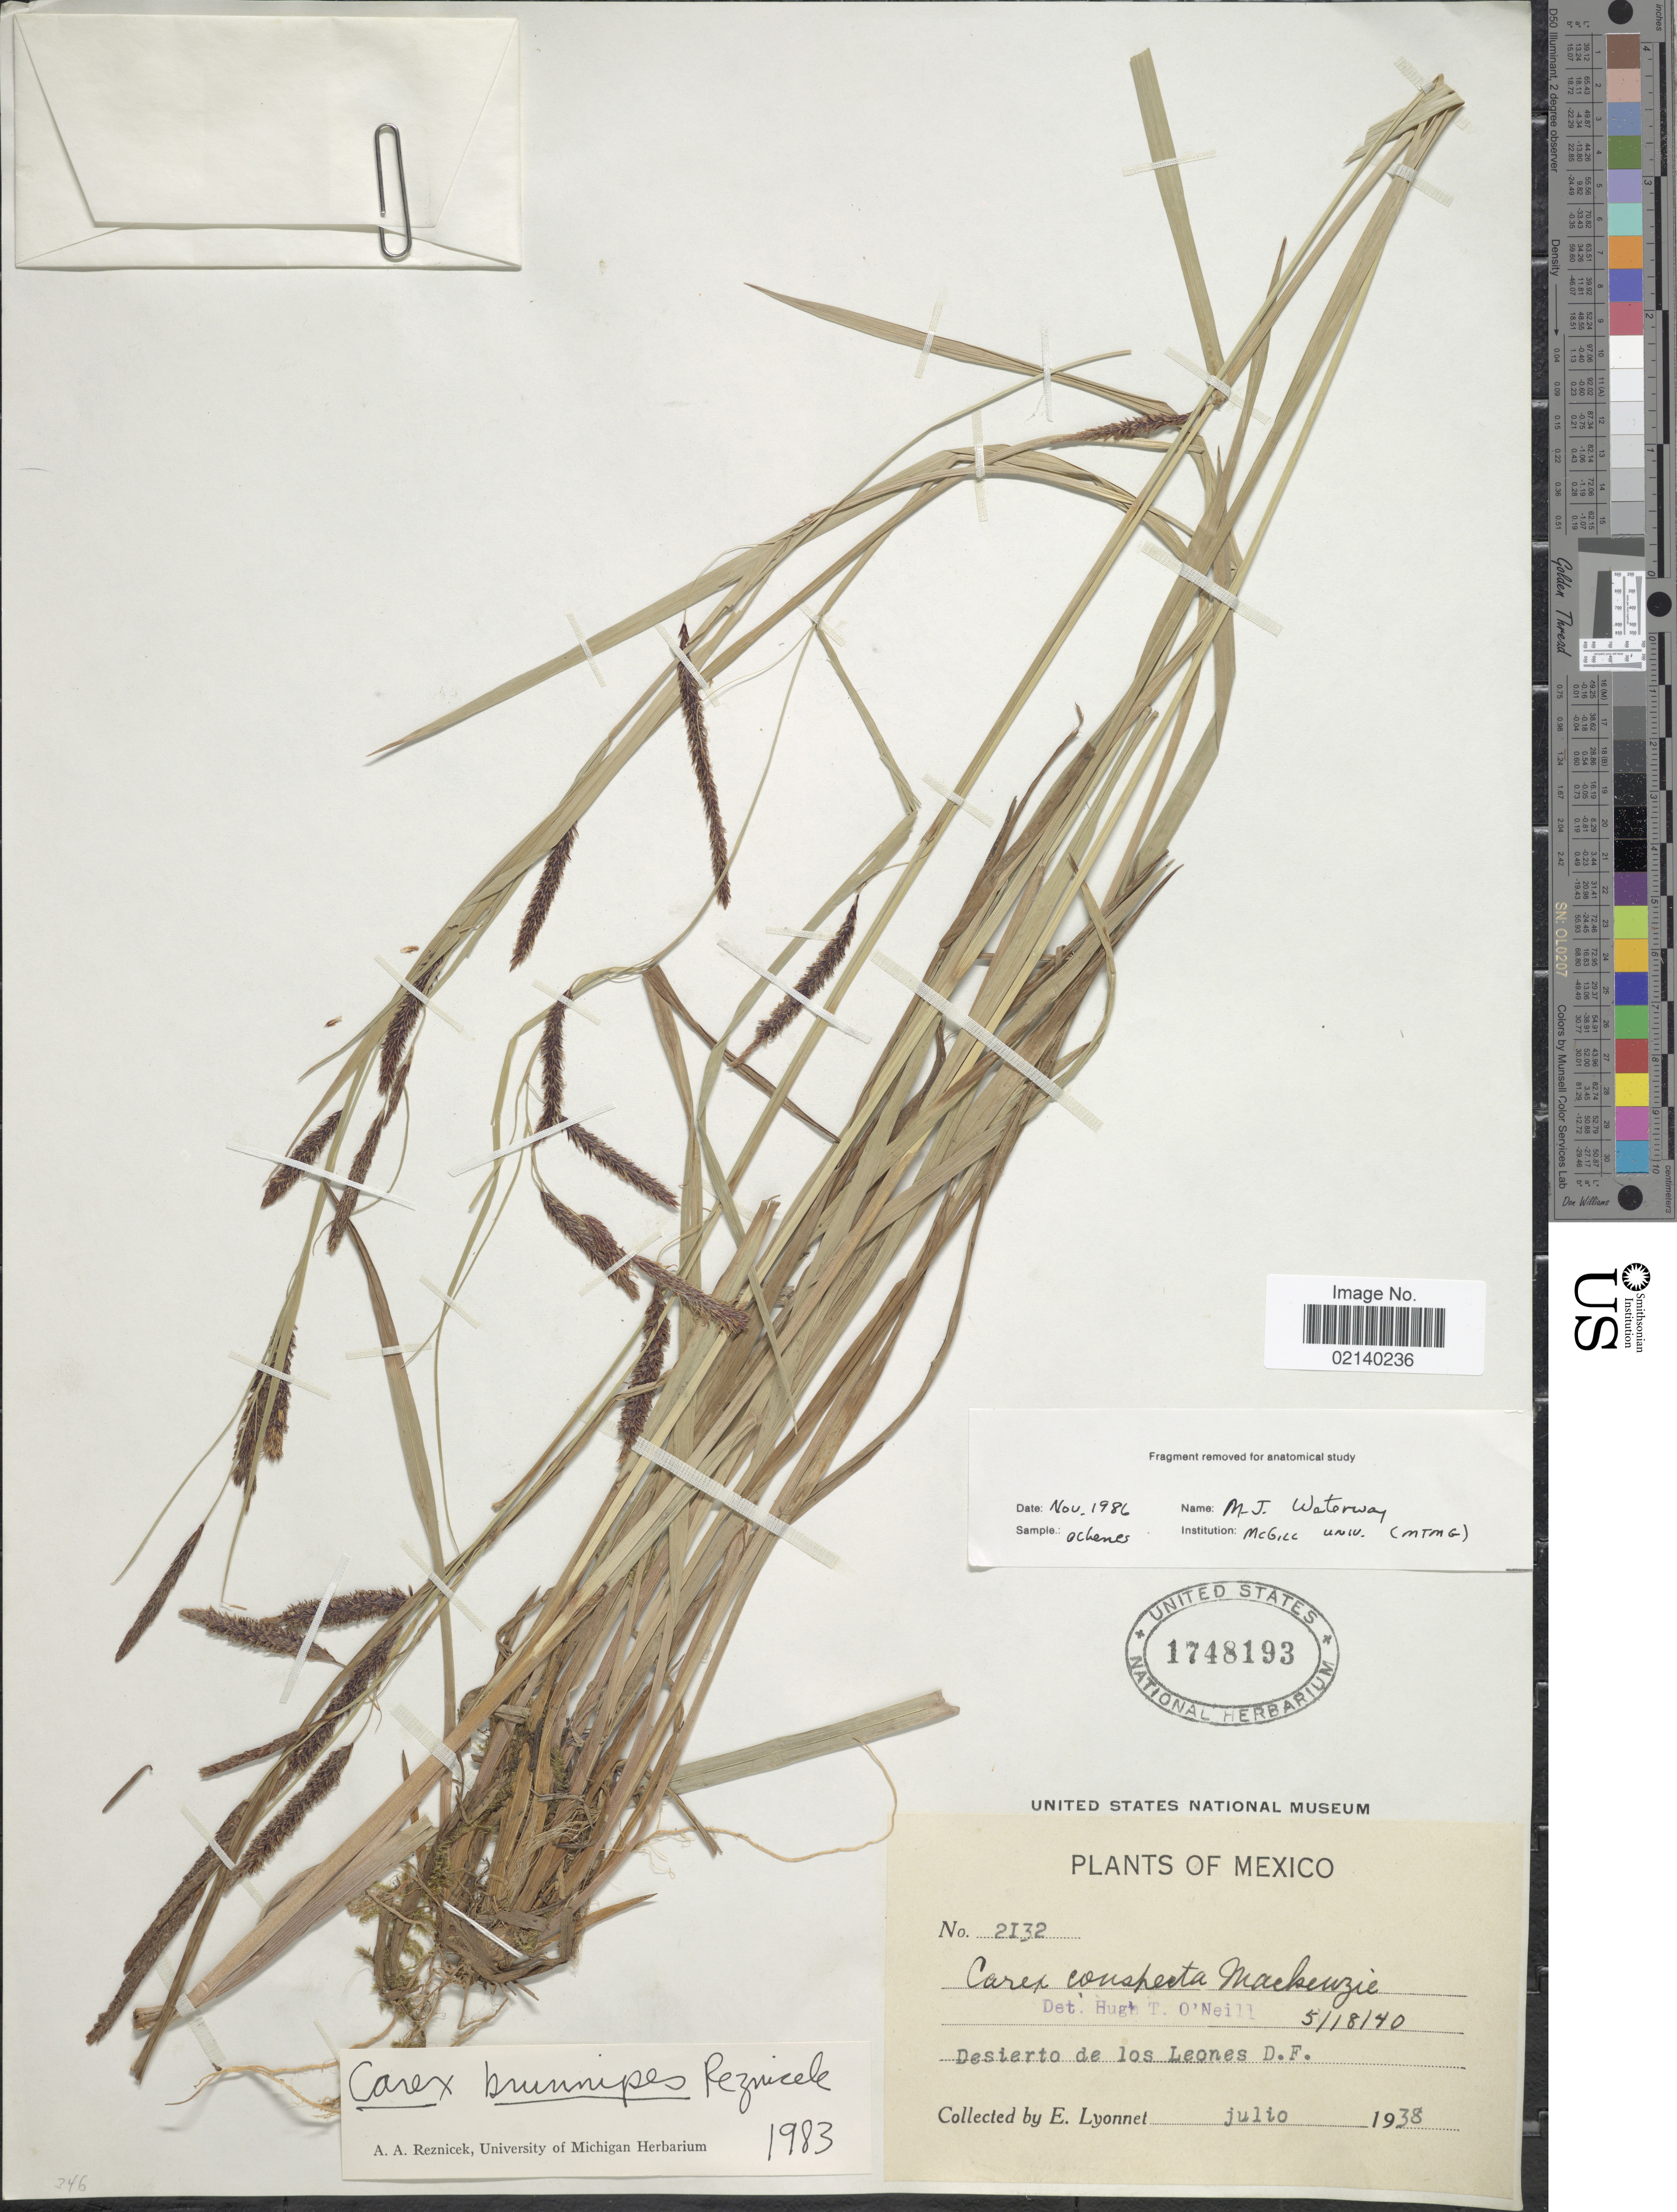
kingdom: Plantae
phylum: Tracheophyta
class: Liliopsida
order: Poales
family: Cyperaceae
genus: Carex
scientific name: Carex brunnipes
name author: Reznicek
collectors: E. Lyonnet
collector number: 2132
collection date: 1938-07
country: Mexico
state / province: Distrito Federal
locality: Desierto de los Leones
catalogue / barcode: US 1748193